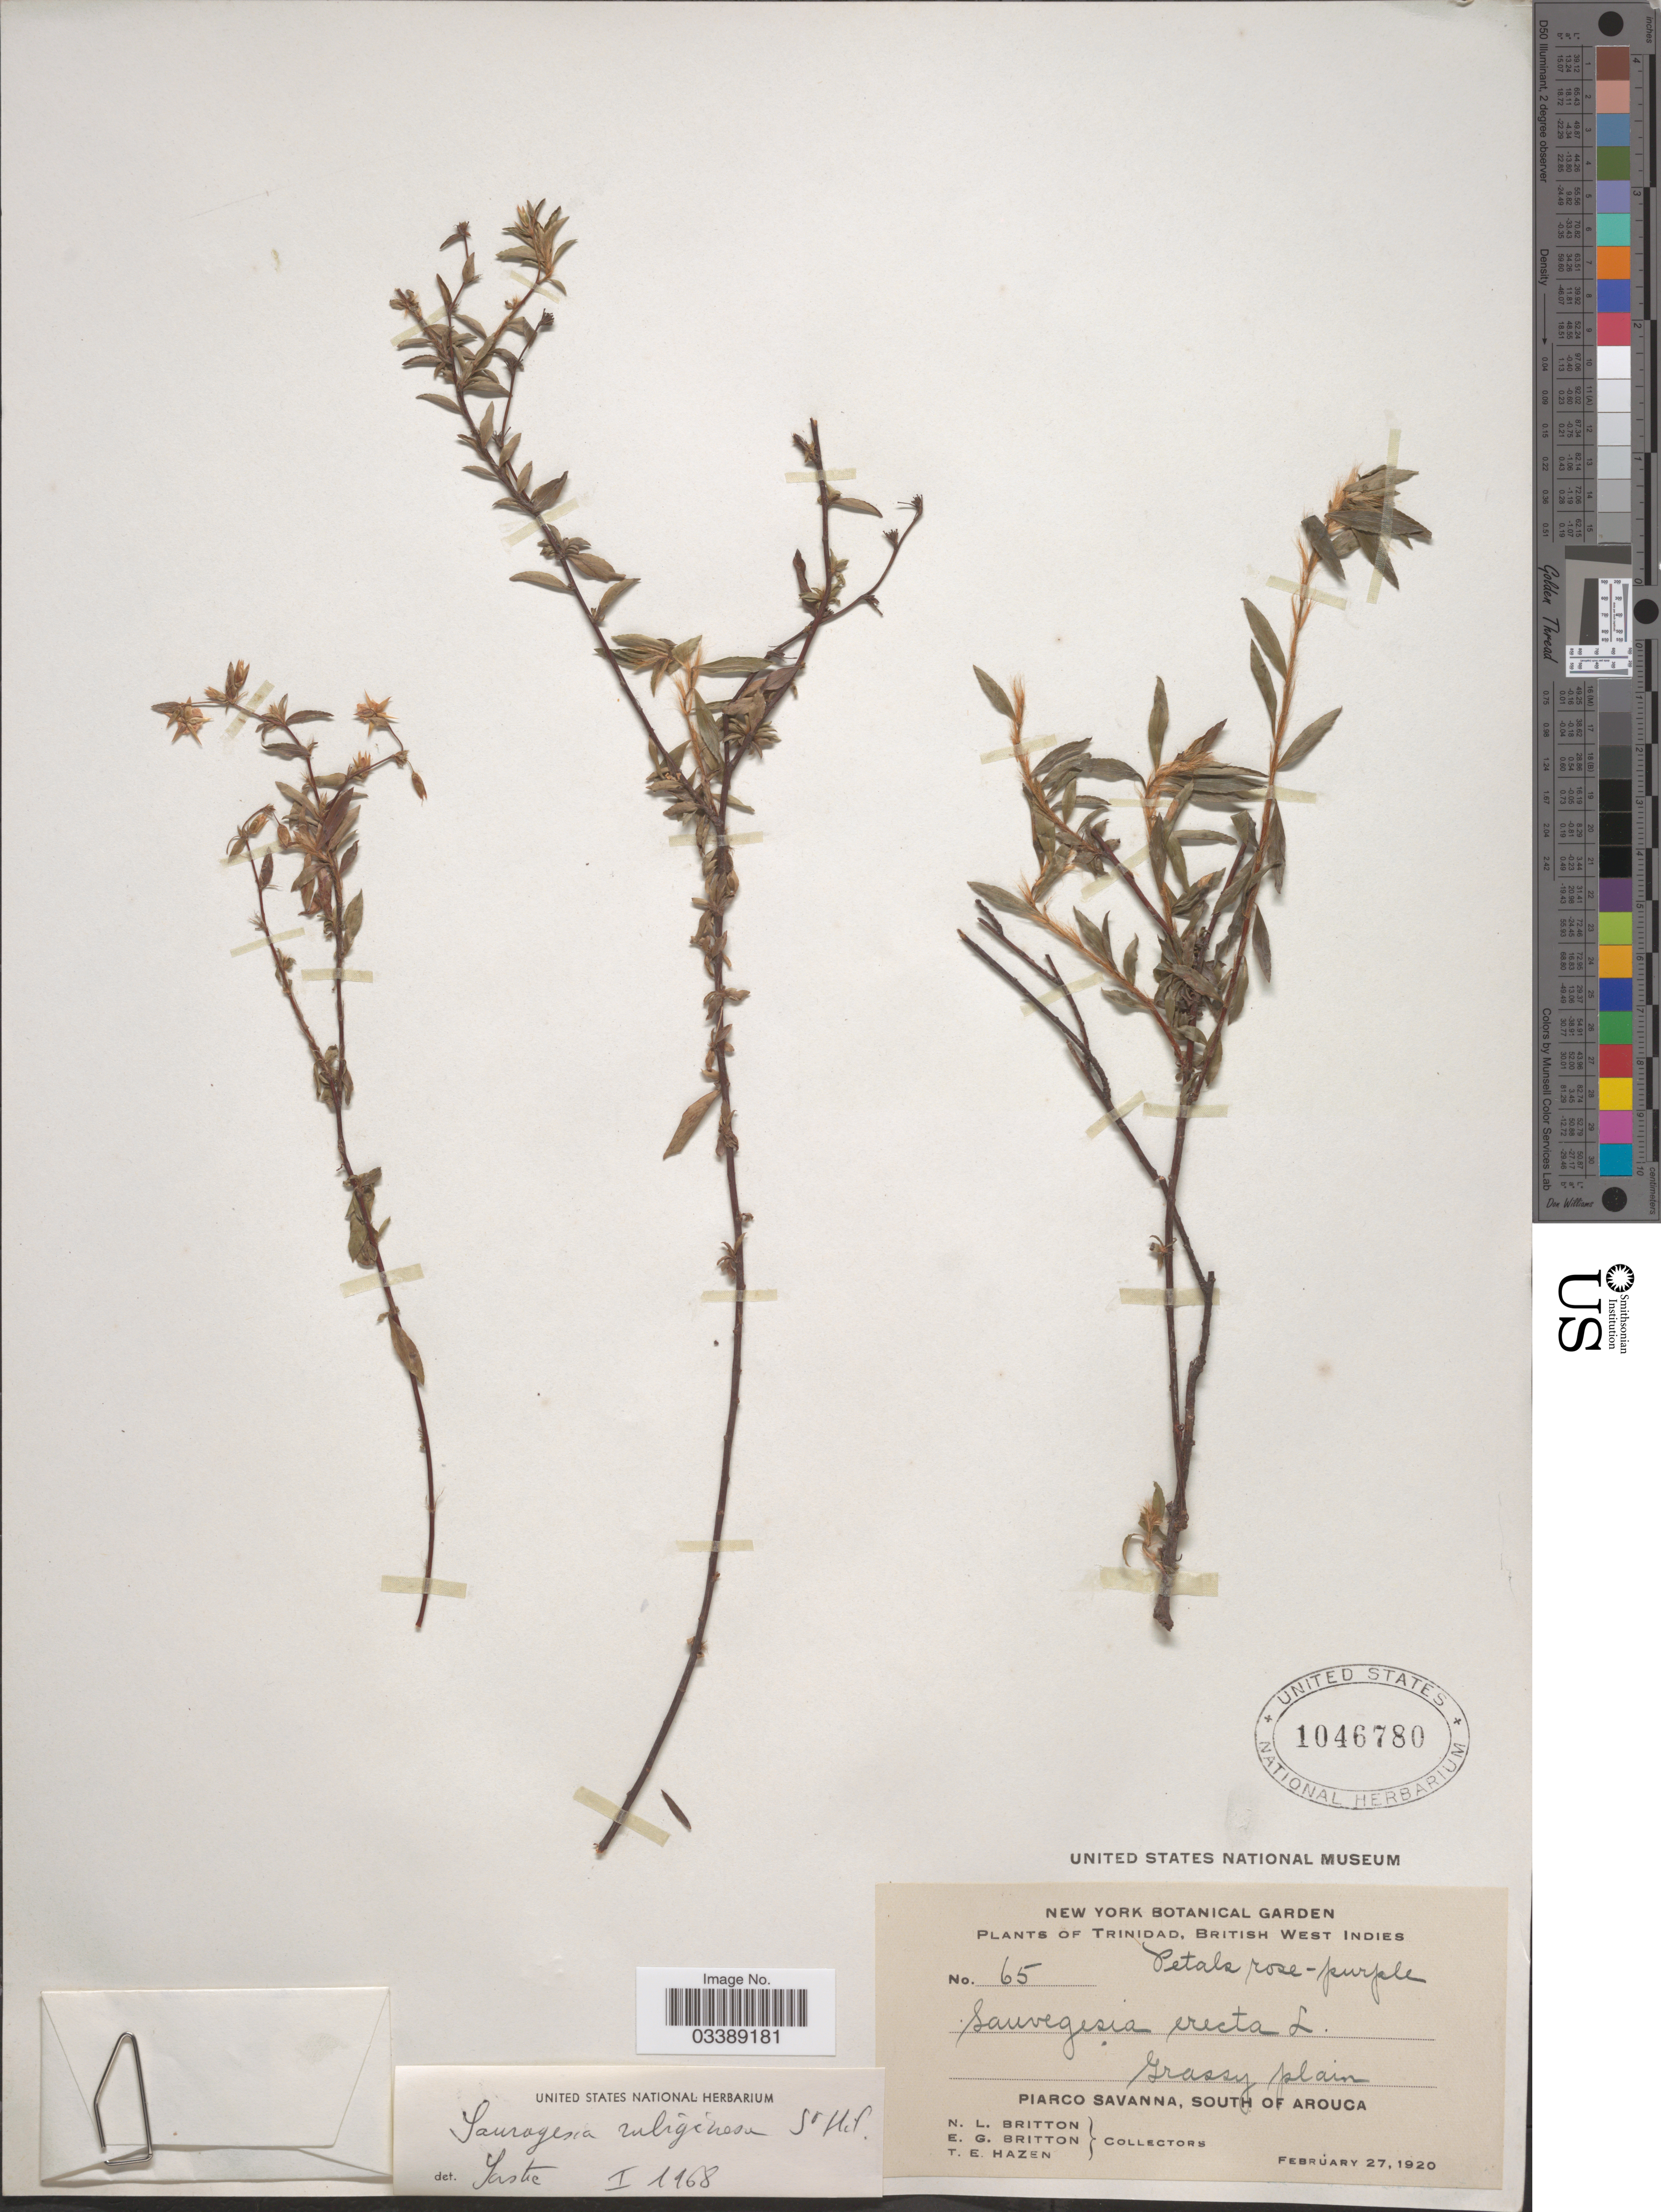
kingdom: Plantae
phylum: Tracheophyta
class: Magnoliopsida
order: Malpighiales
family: Ochnaceae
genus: Sauvagesia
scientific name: Sauvagesia rubiginosa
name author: A. St.-Hil.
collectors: N. Britton, E. G. Britton & T. E. Hazen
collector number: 65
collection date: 1920-02-27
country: Trinidad and Tobago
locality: Trinidad, British West Indies. Piarco Savanna, South of Arouca.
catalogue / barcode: US 1046780